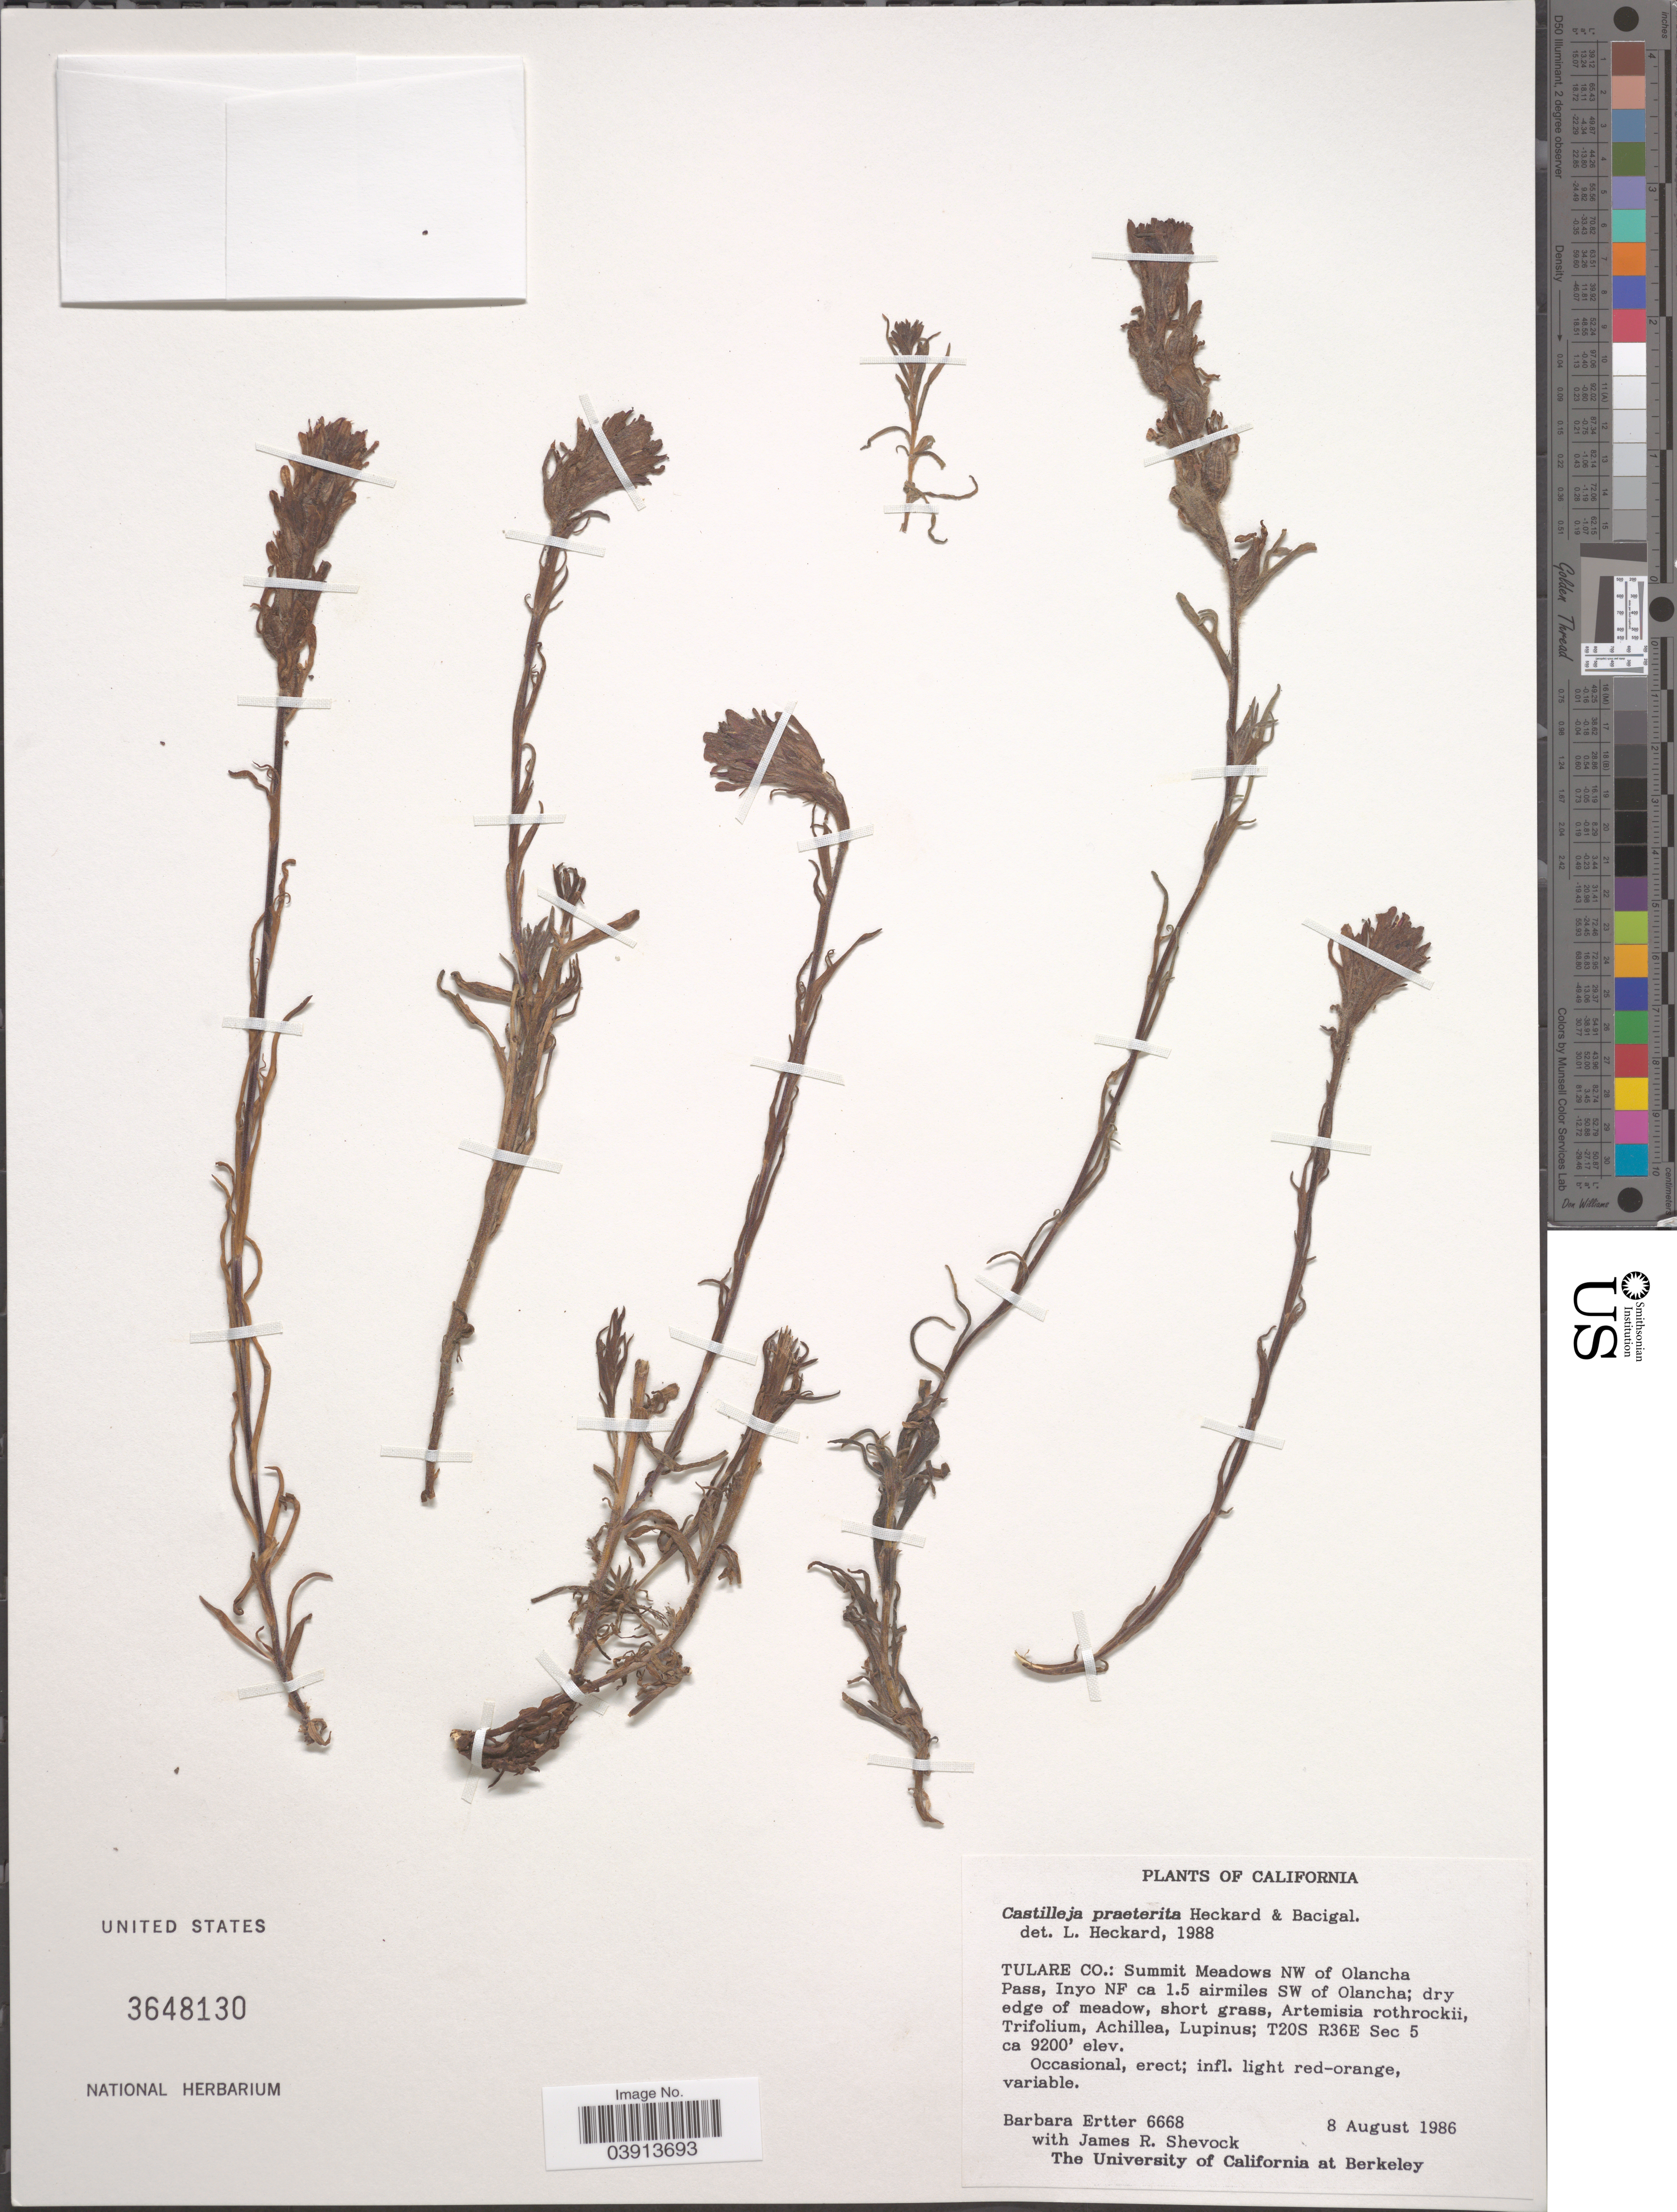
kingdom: Plantae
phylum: Tracheophyta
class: Magnoliopsida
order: Lamiales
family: Orobanchaceae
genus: Castilleja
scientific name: Castilleja praeterita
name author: Heckard & Bacig.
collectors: B. Ertter & J. R. Shevock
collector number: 6668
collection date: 1986-08-05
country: United States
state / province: California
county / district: Tulare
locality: Tulare Co.: Summit Meadows NW of Olancha Pass, Inyo NF ca. 1.5 airmiles SW of Olancha. T20S R36E Sec 5.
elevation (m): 2804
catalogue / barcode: US 3648130